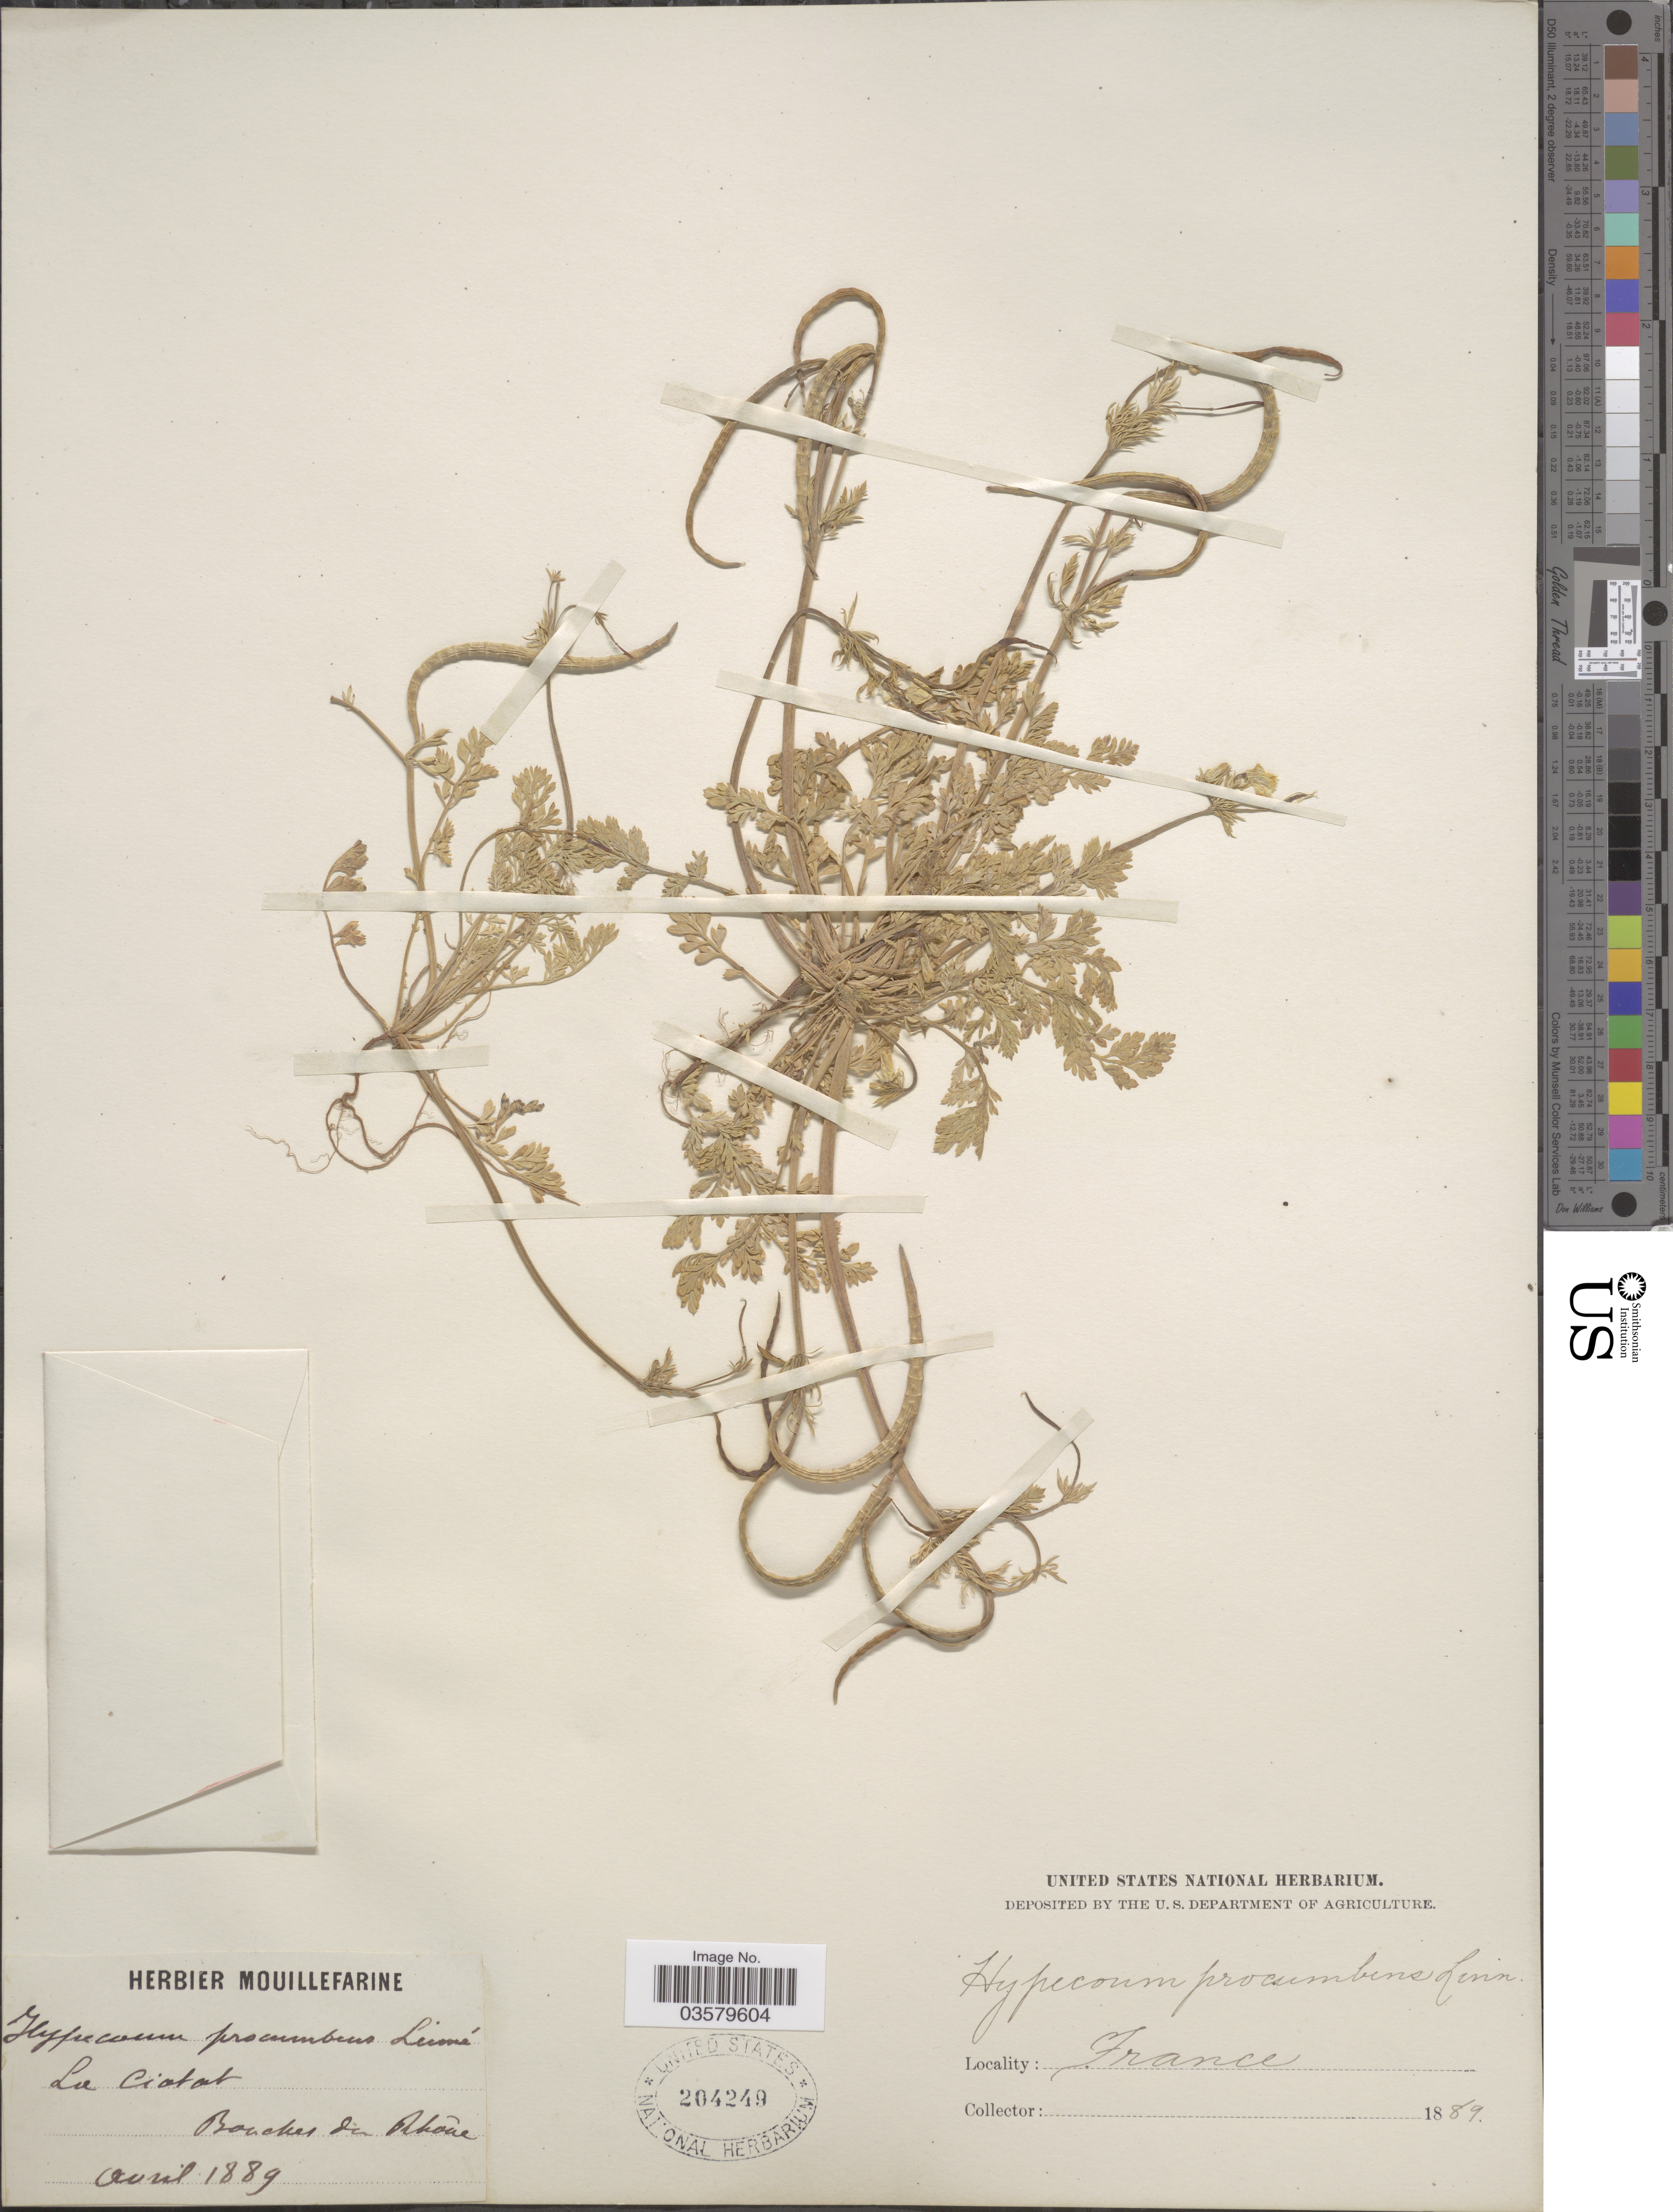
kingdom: Plantae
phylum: Tracheophyta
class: Magnoliopsida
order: Ranunculales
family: Papaveraceae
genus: Hypecoum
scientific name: Hypecoum procumbens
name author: L.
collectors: ex herb. Mouillefarine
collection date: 1889-04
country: France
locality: Bouches du Rhône.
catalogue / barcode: US 204249